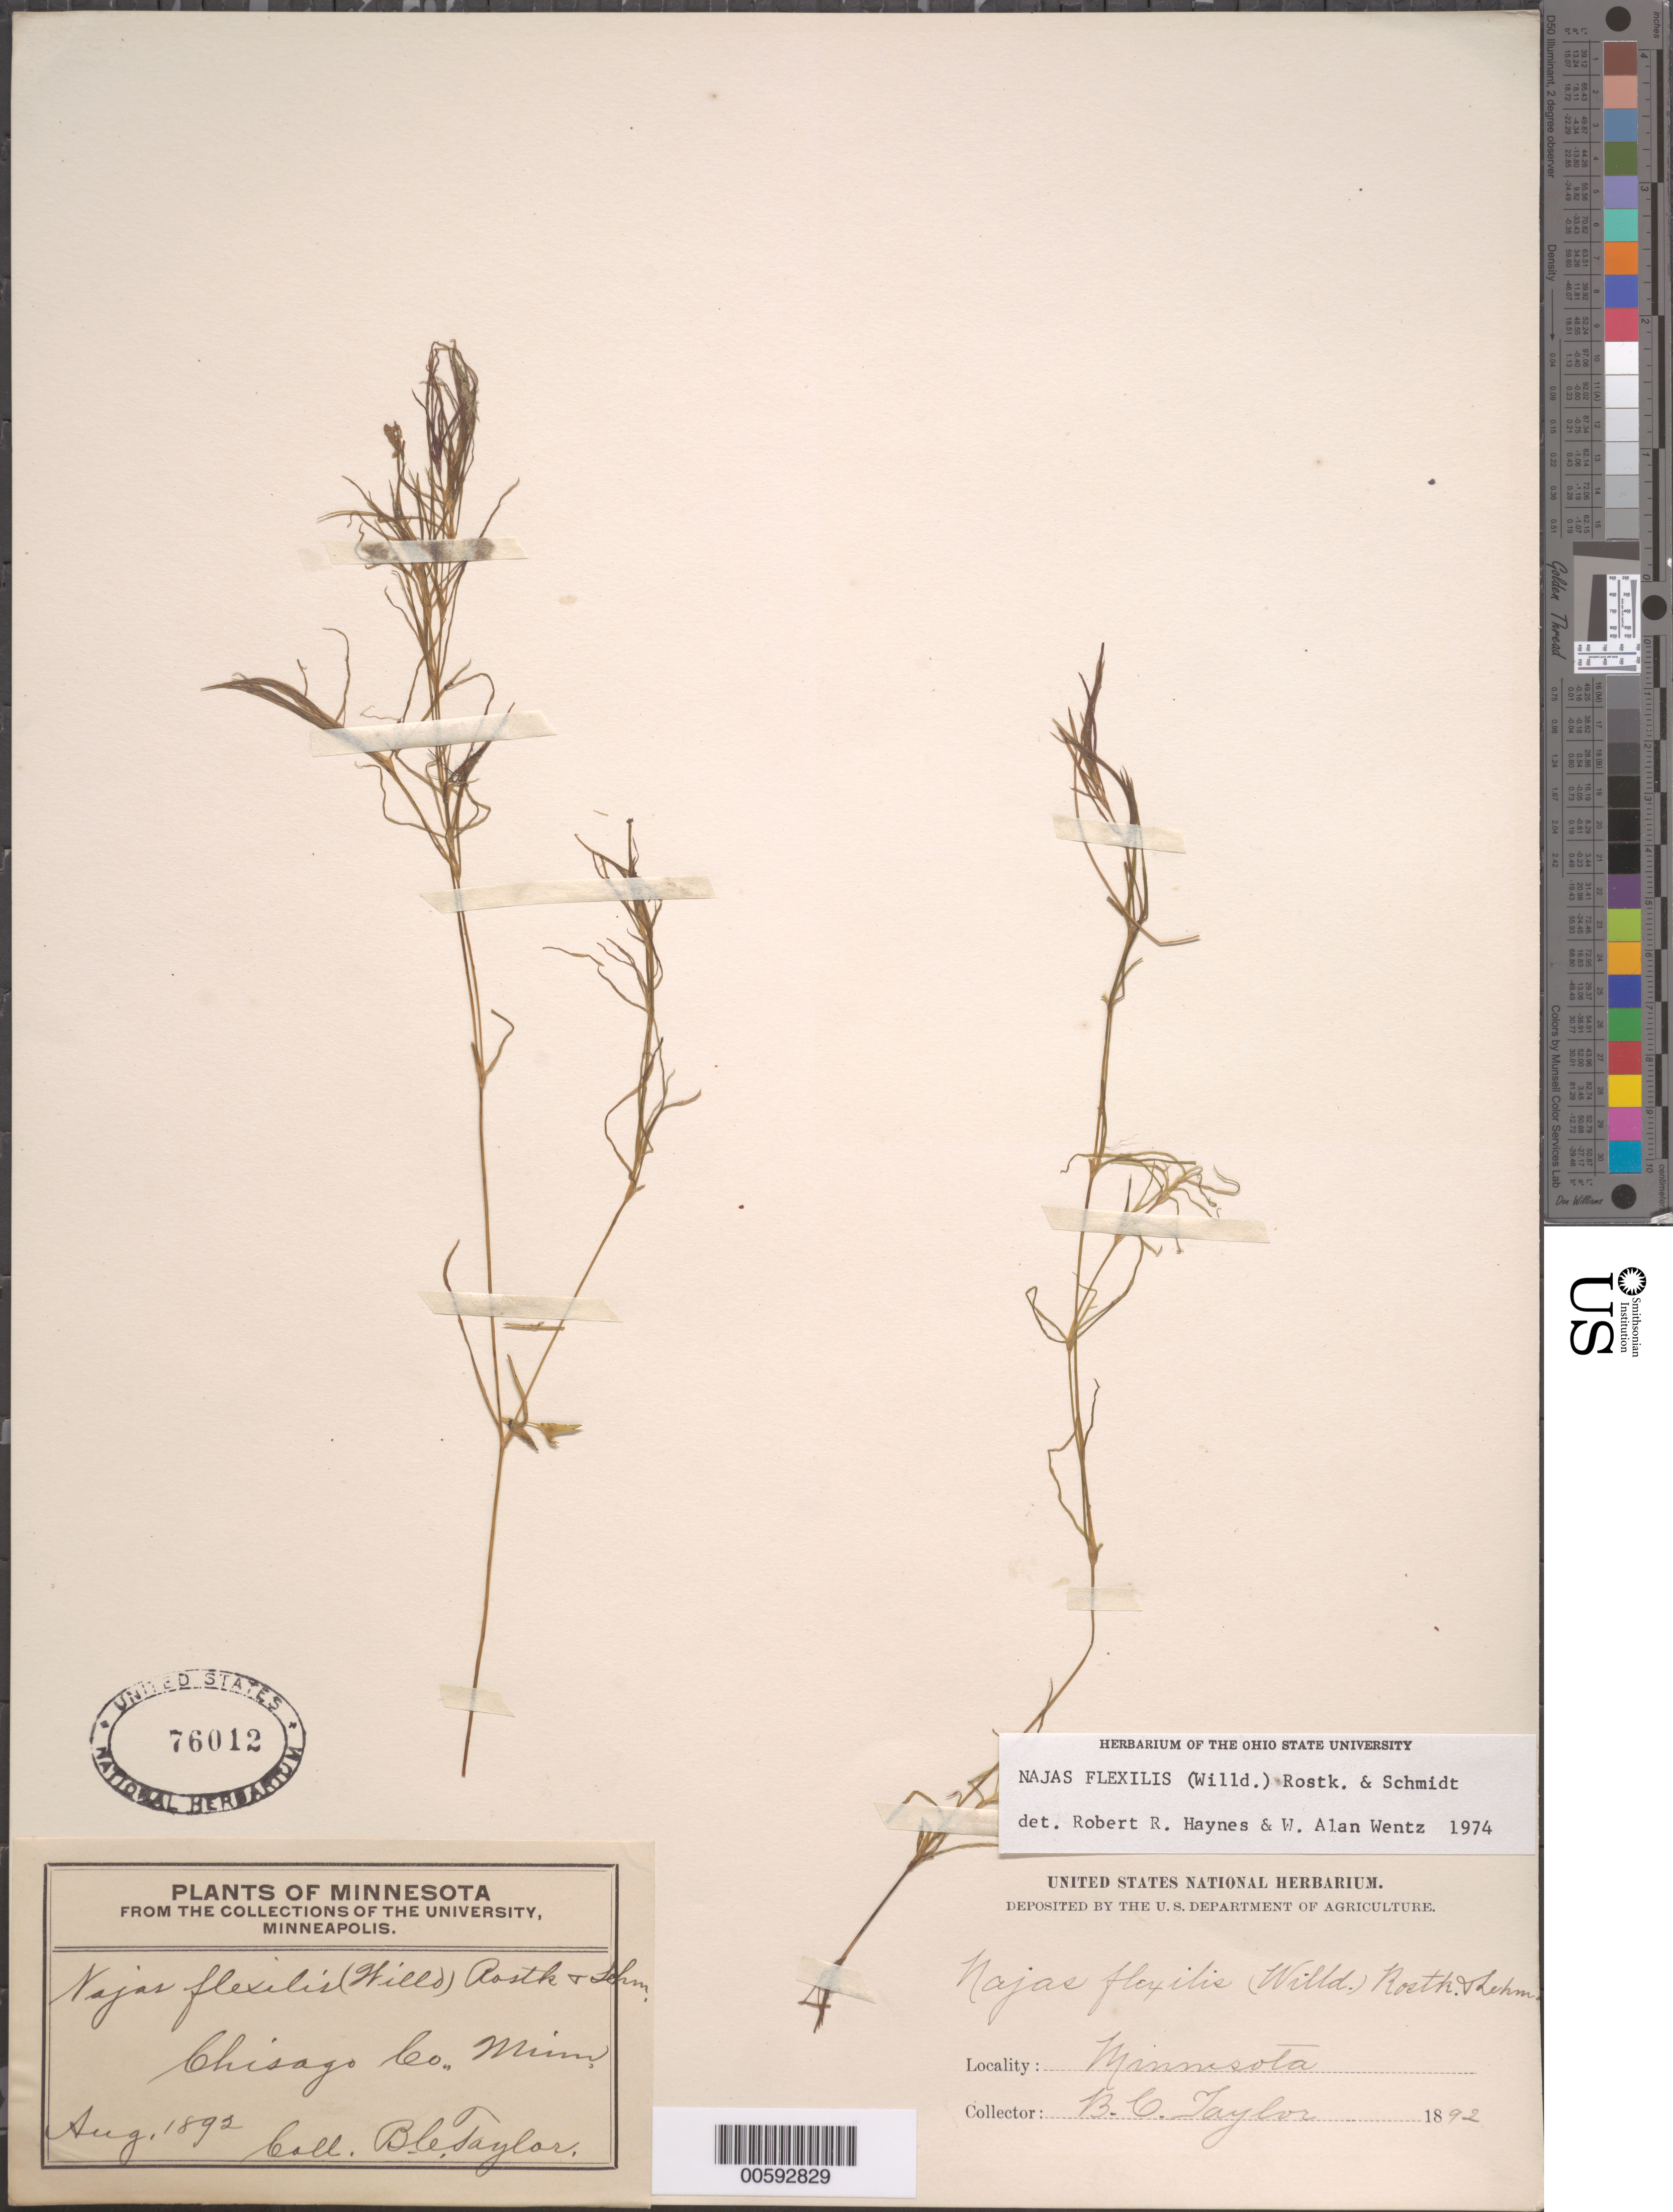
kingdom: Plantae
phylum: Tracheophyta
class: Liliopsida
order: Alismatales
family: Hydrocharitaceae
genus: Najas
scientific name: Najas flexilis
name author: (Willd.) Rostk. & Schmidt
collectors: B. C. Taylor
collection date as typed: Aug 1892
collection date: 1892-08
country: United States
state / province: Minnesota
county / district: Chisago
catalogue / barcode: US 76012